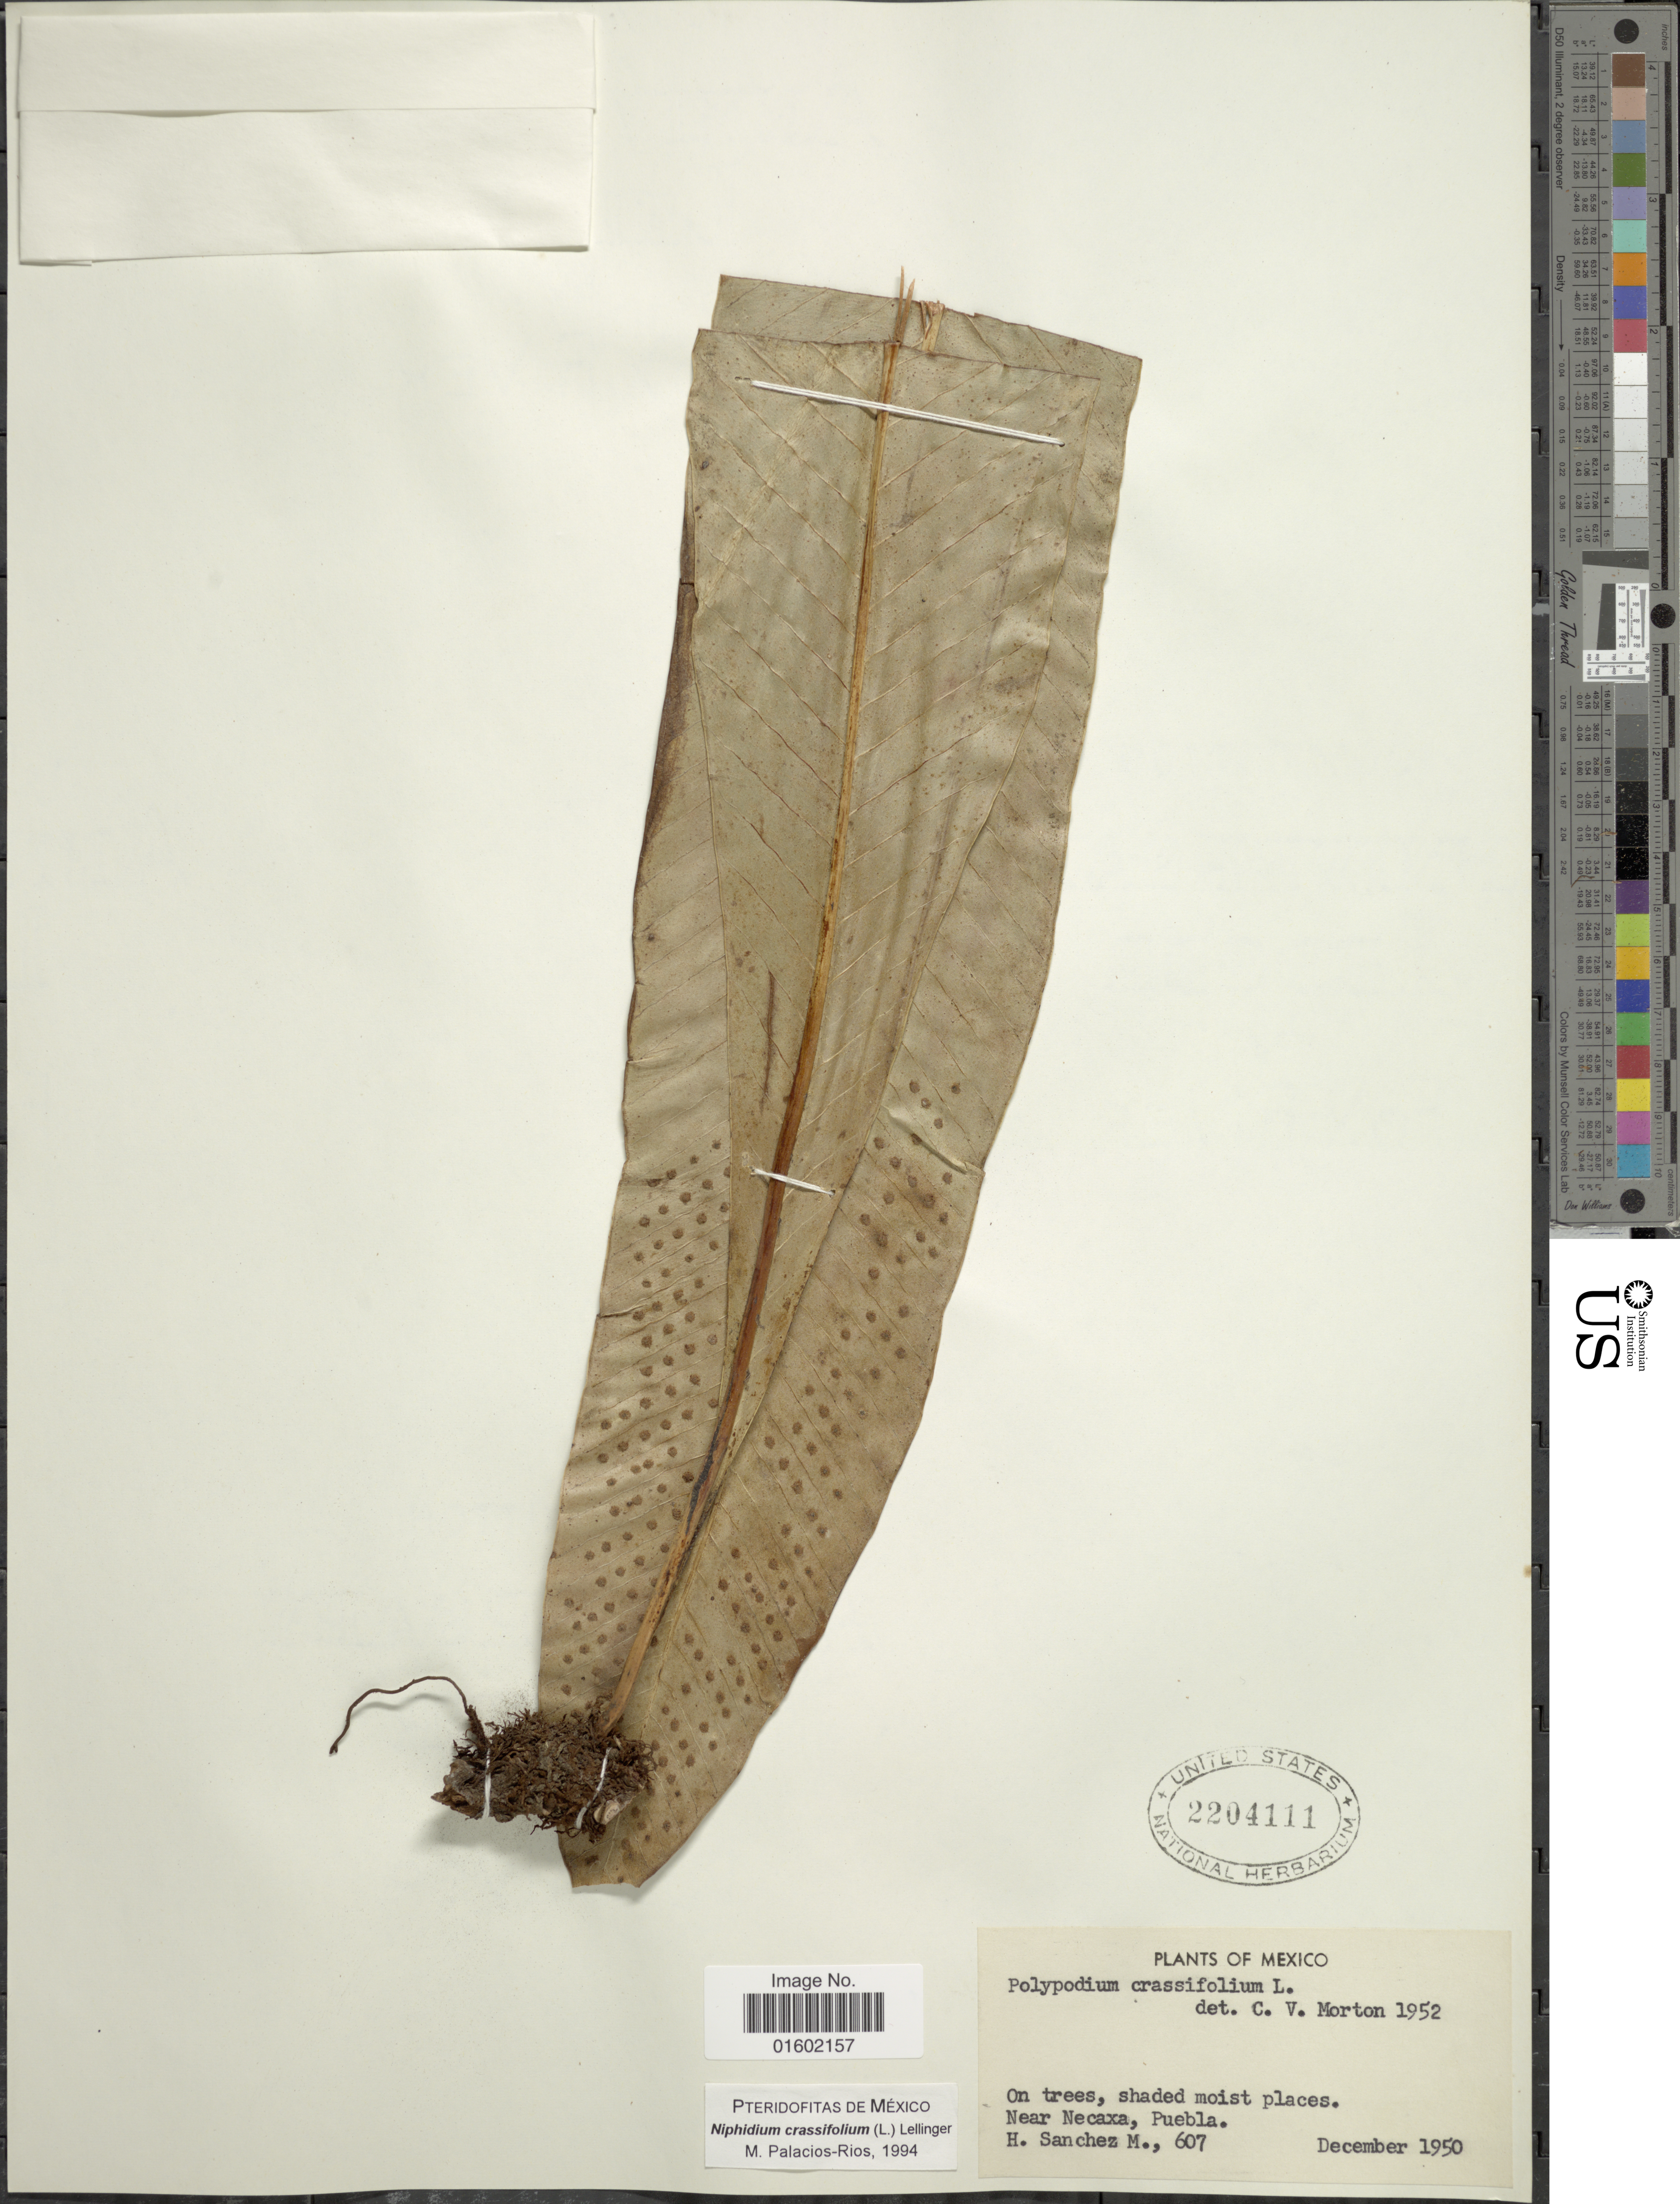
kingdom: Plantae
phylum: Tracheophyta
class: Polypodiopsida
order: Polypodiales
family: Polypodiaceae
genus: Niphidium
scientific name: Niphidium crassifolium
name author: (L.) Lellinger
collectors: H. Sánchez-Mejorada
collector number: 607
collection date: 1950-12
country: Mexico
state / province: Puebla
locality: Near Necaxa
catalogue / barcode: US 2204111